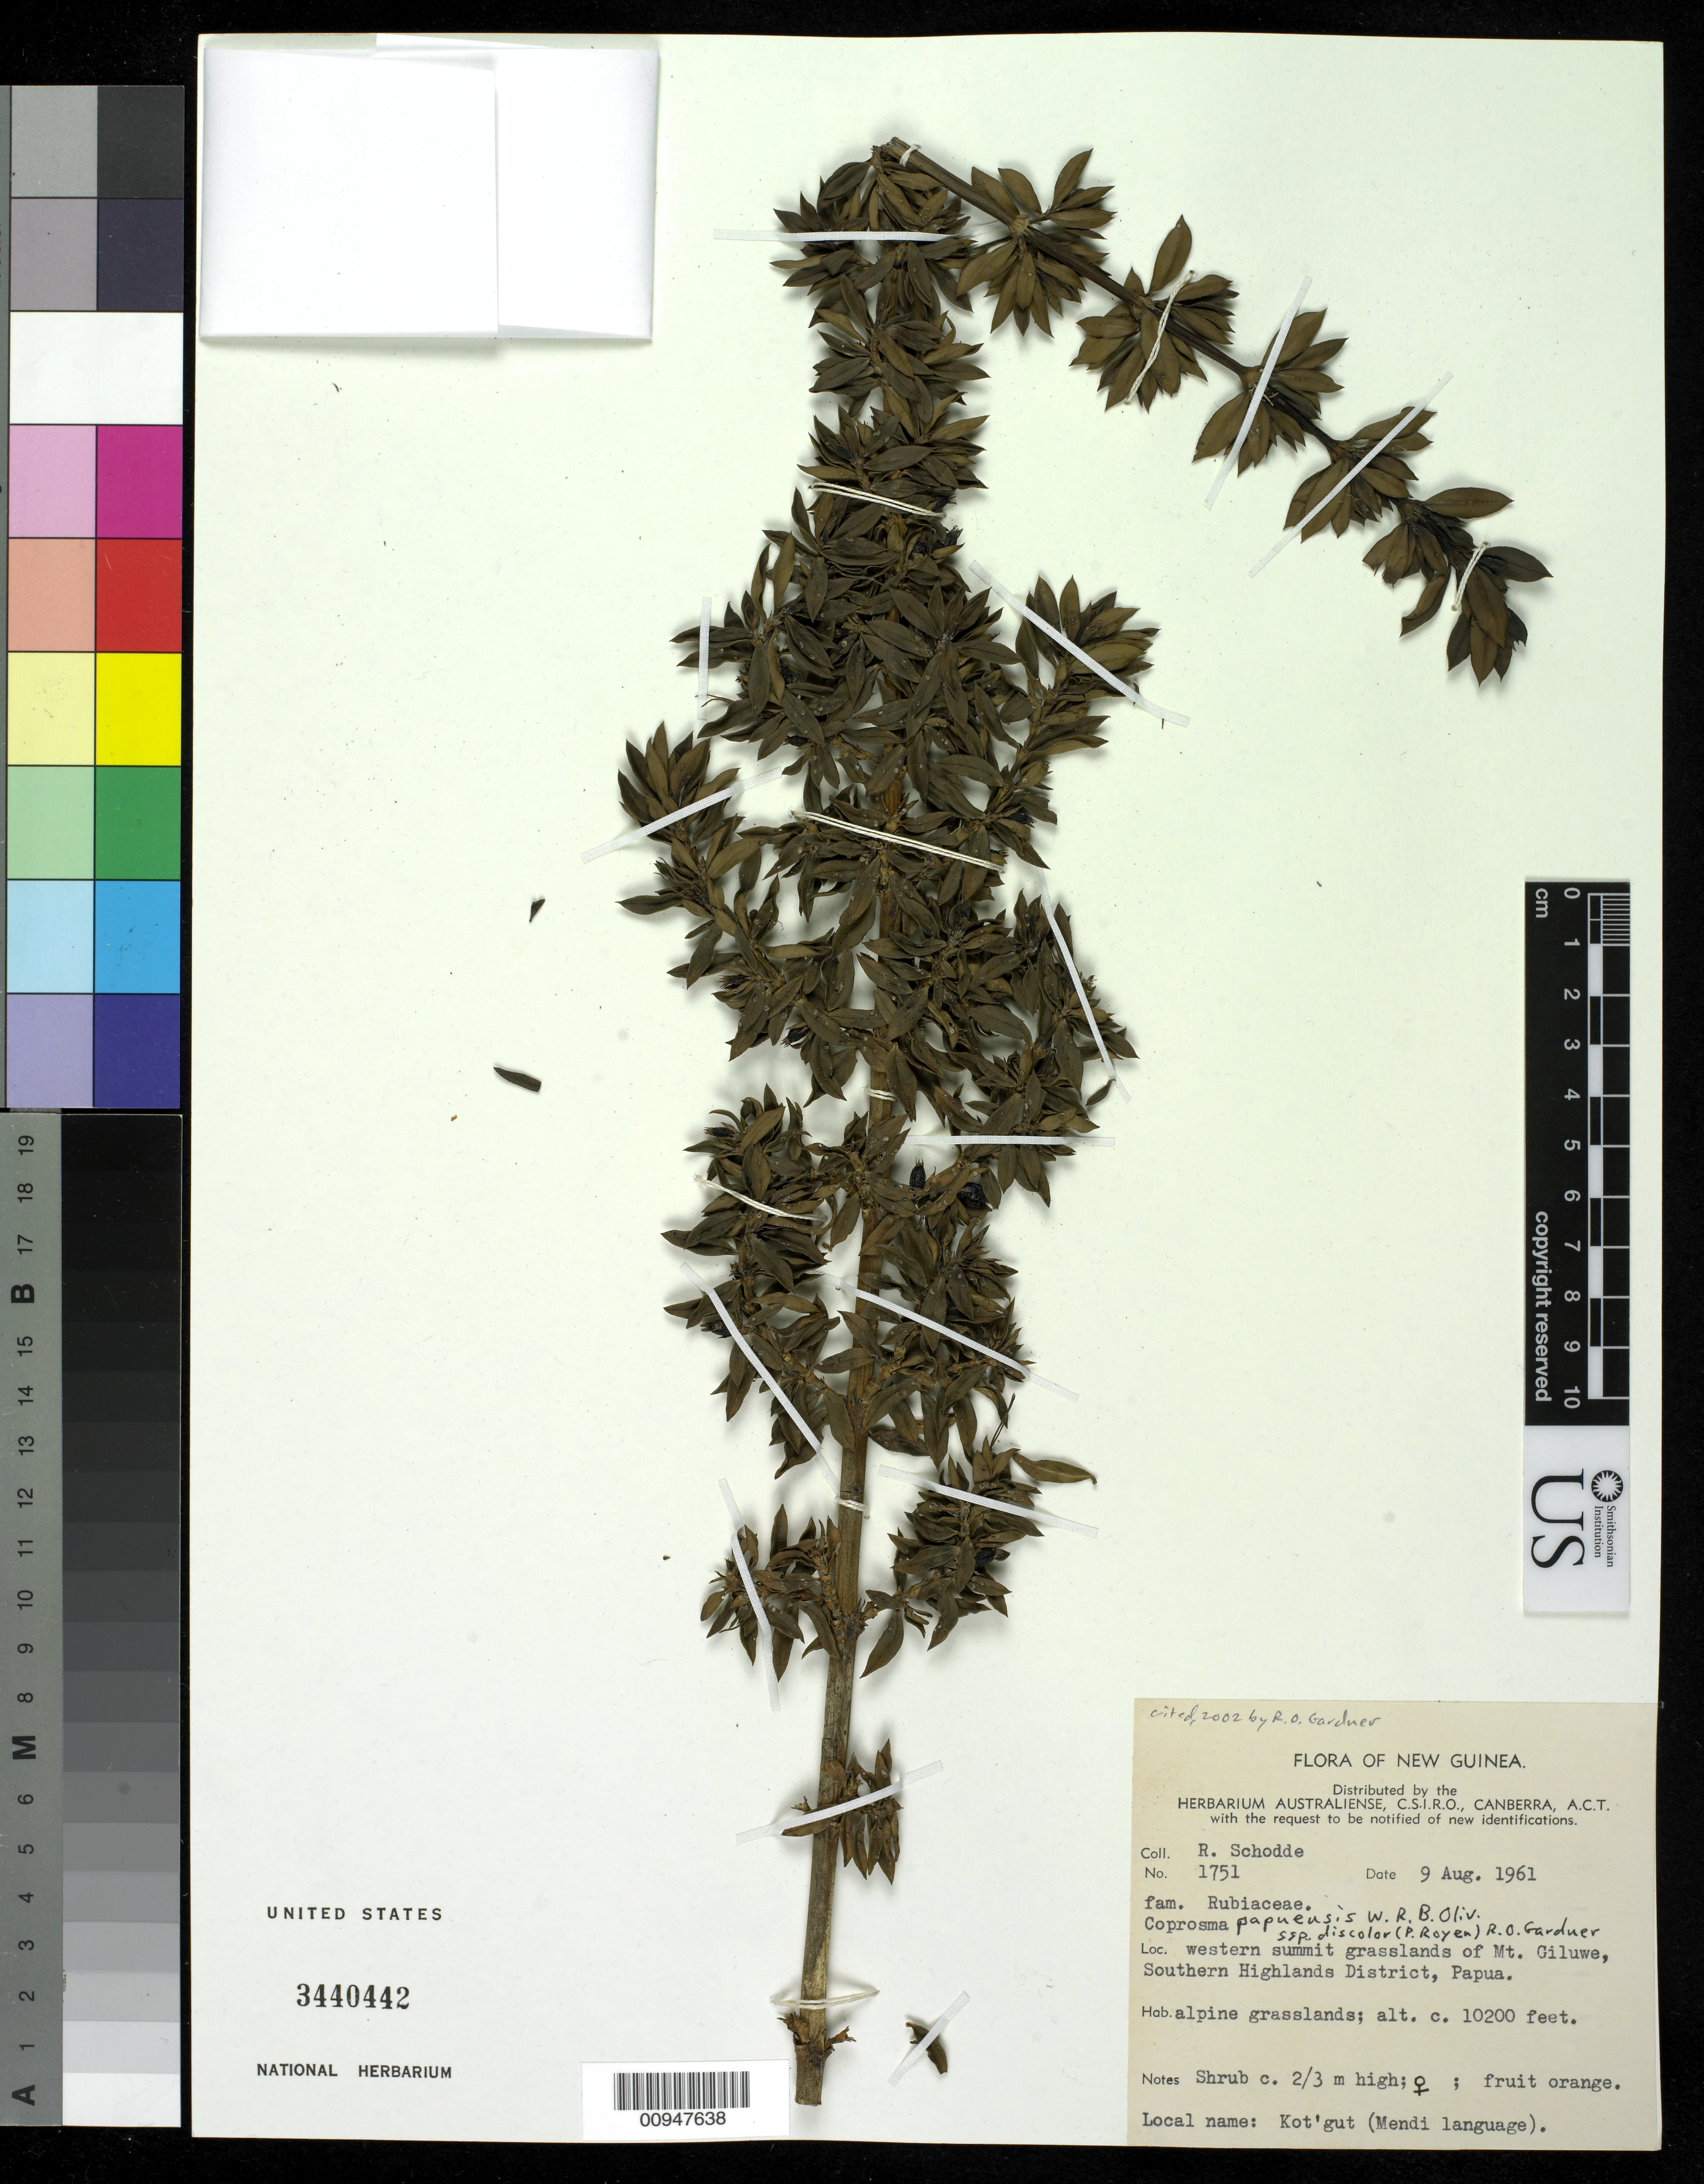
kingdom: Plantae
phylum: Tracheophyta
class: Magnoliopsida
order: Gentianales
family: Rubiaceae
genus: Coprosma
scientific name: Coprosma papuensis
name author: W.R.B. Oliv.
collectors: R. Schodde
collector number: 1751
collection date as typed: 09 Aug 1961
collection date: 1961-08-09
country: Papua New Guinea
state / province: Southern Highlands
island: New Guinea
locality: Western summit grasslands of Mt. Giluwe.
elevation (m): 3109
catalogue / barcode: US 3440442